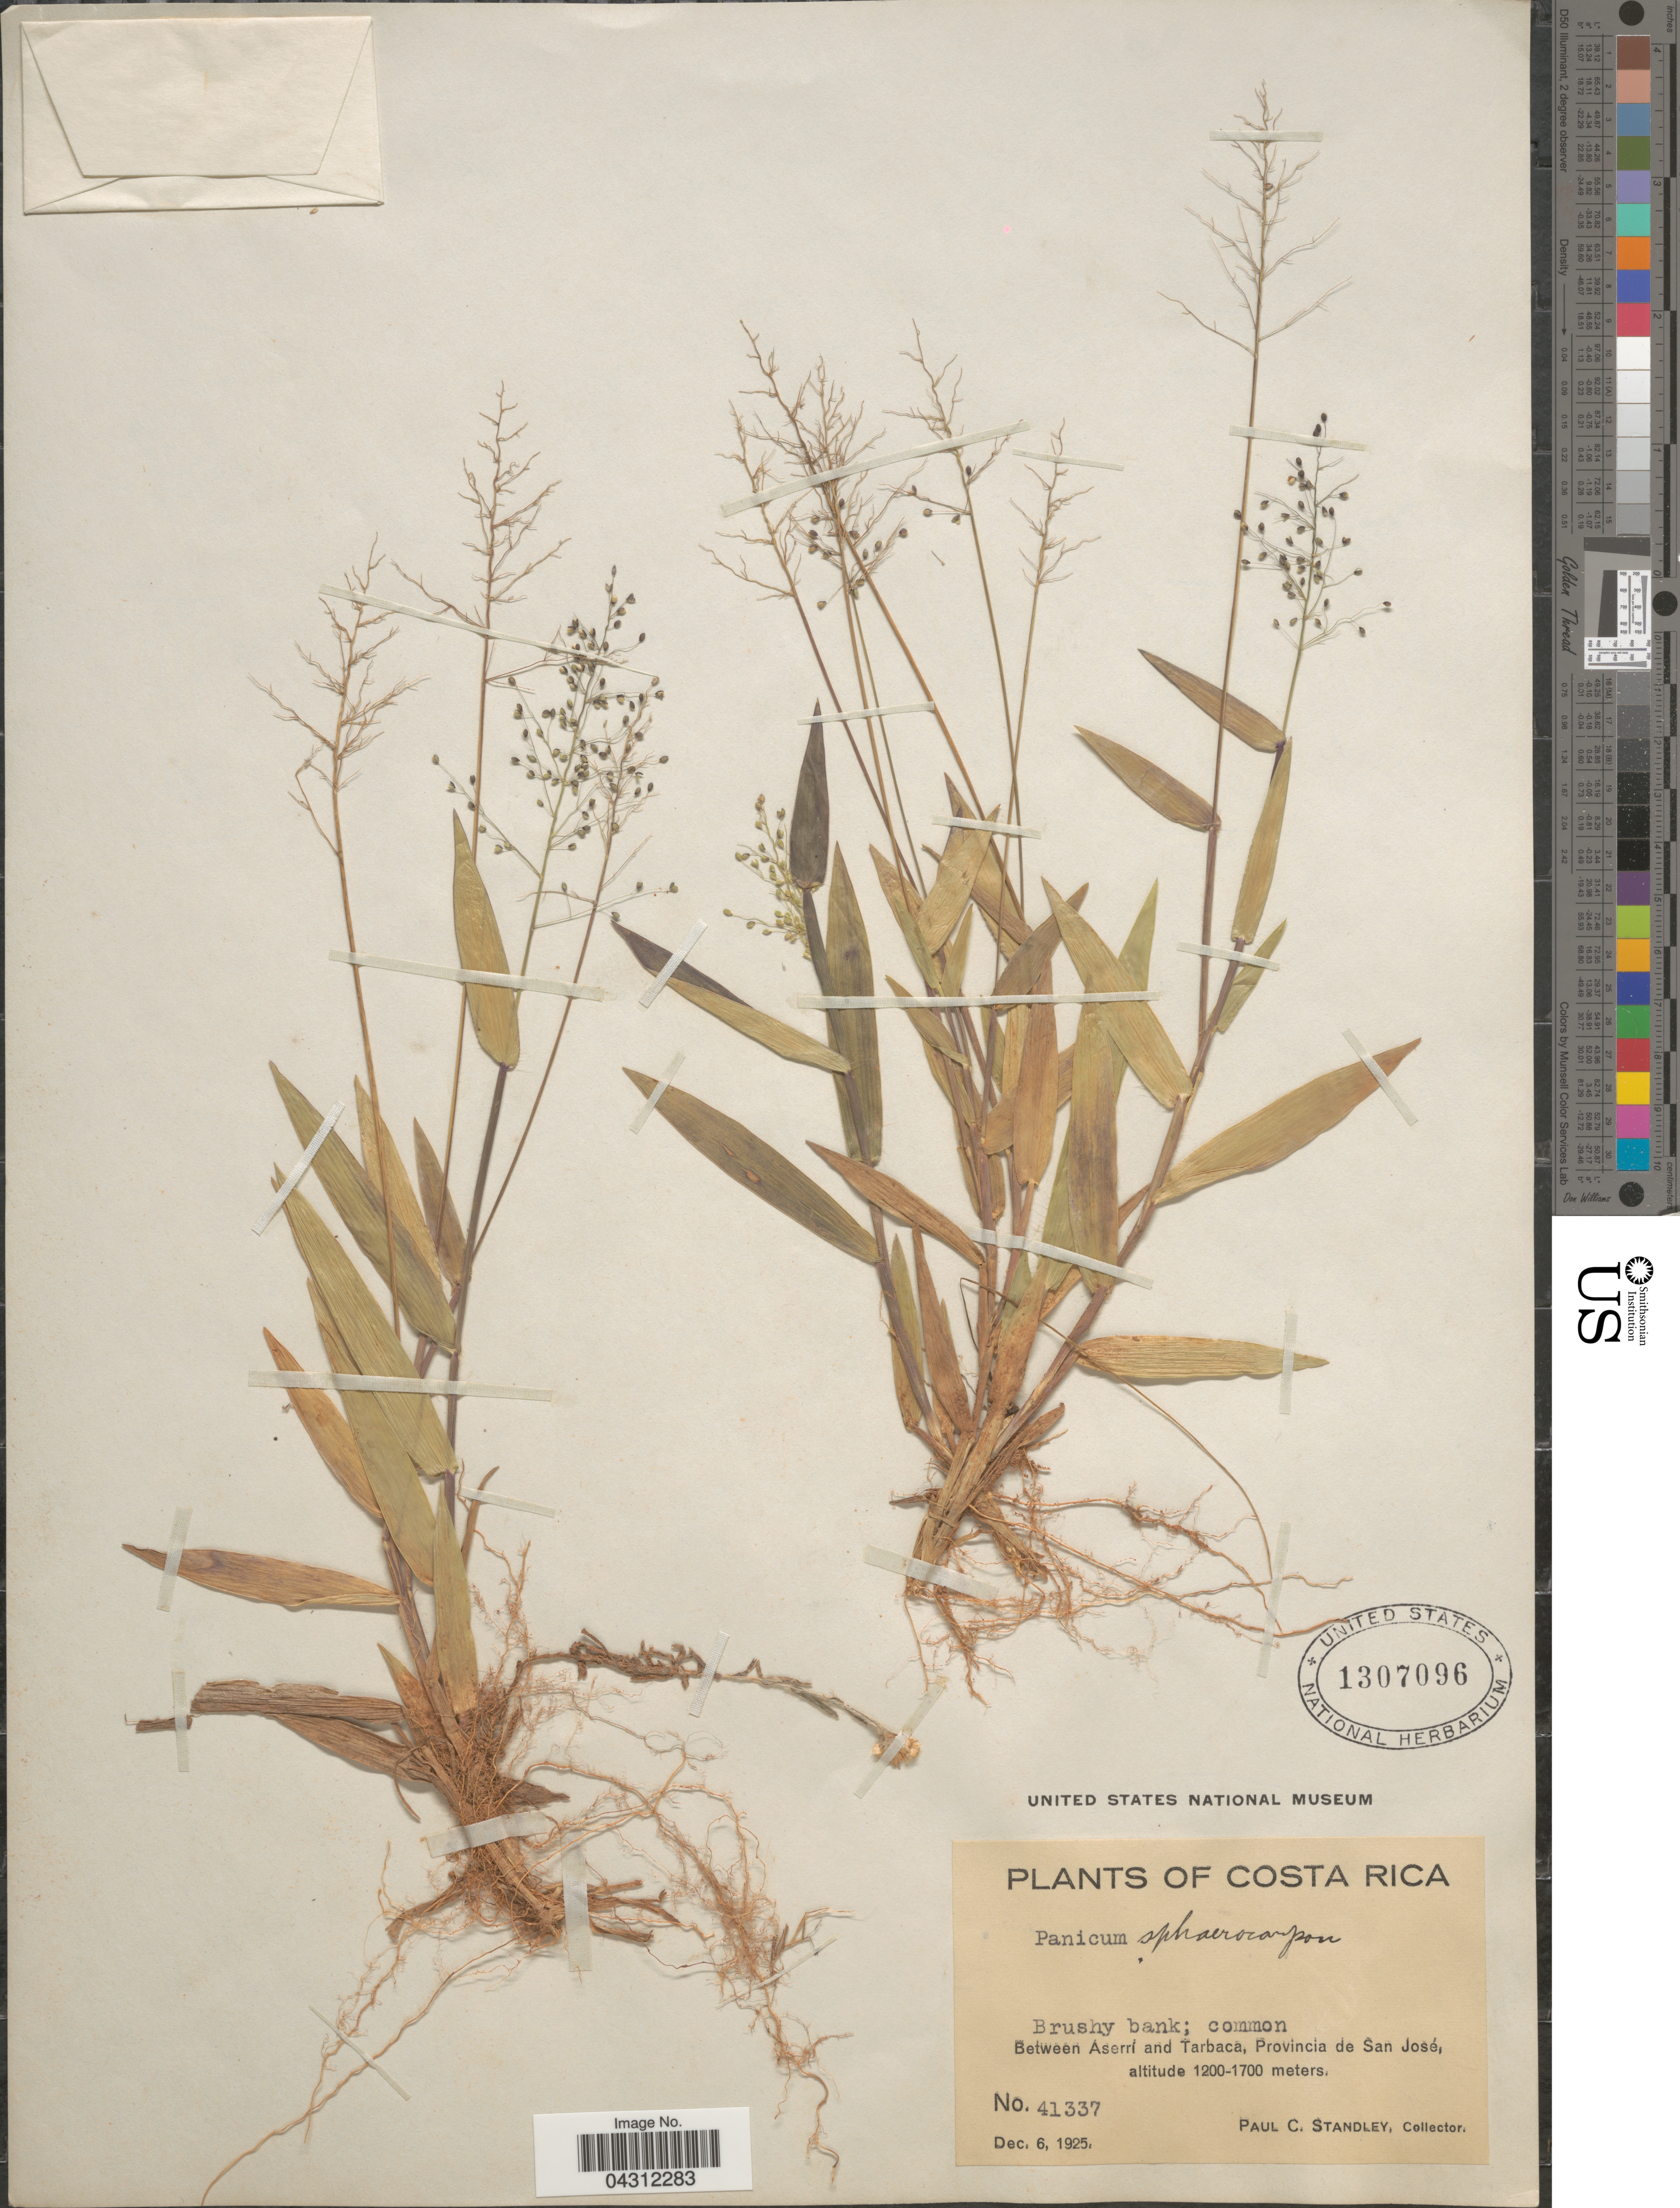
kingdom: Plantae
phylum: Tracheophyta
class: Liliopsida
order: Poales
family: Poaceae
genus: Dichanthelium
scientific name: Dichanthelium sphaerocarpon var. sphaerocarpon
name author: (Elliott) Gould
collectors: P. C. Standley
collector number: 41337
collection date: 1925-12-06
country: Costa Rica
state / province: San José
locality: Between Asseri and Tarbaca.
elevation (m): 1200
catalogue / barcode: US 1307096